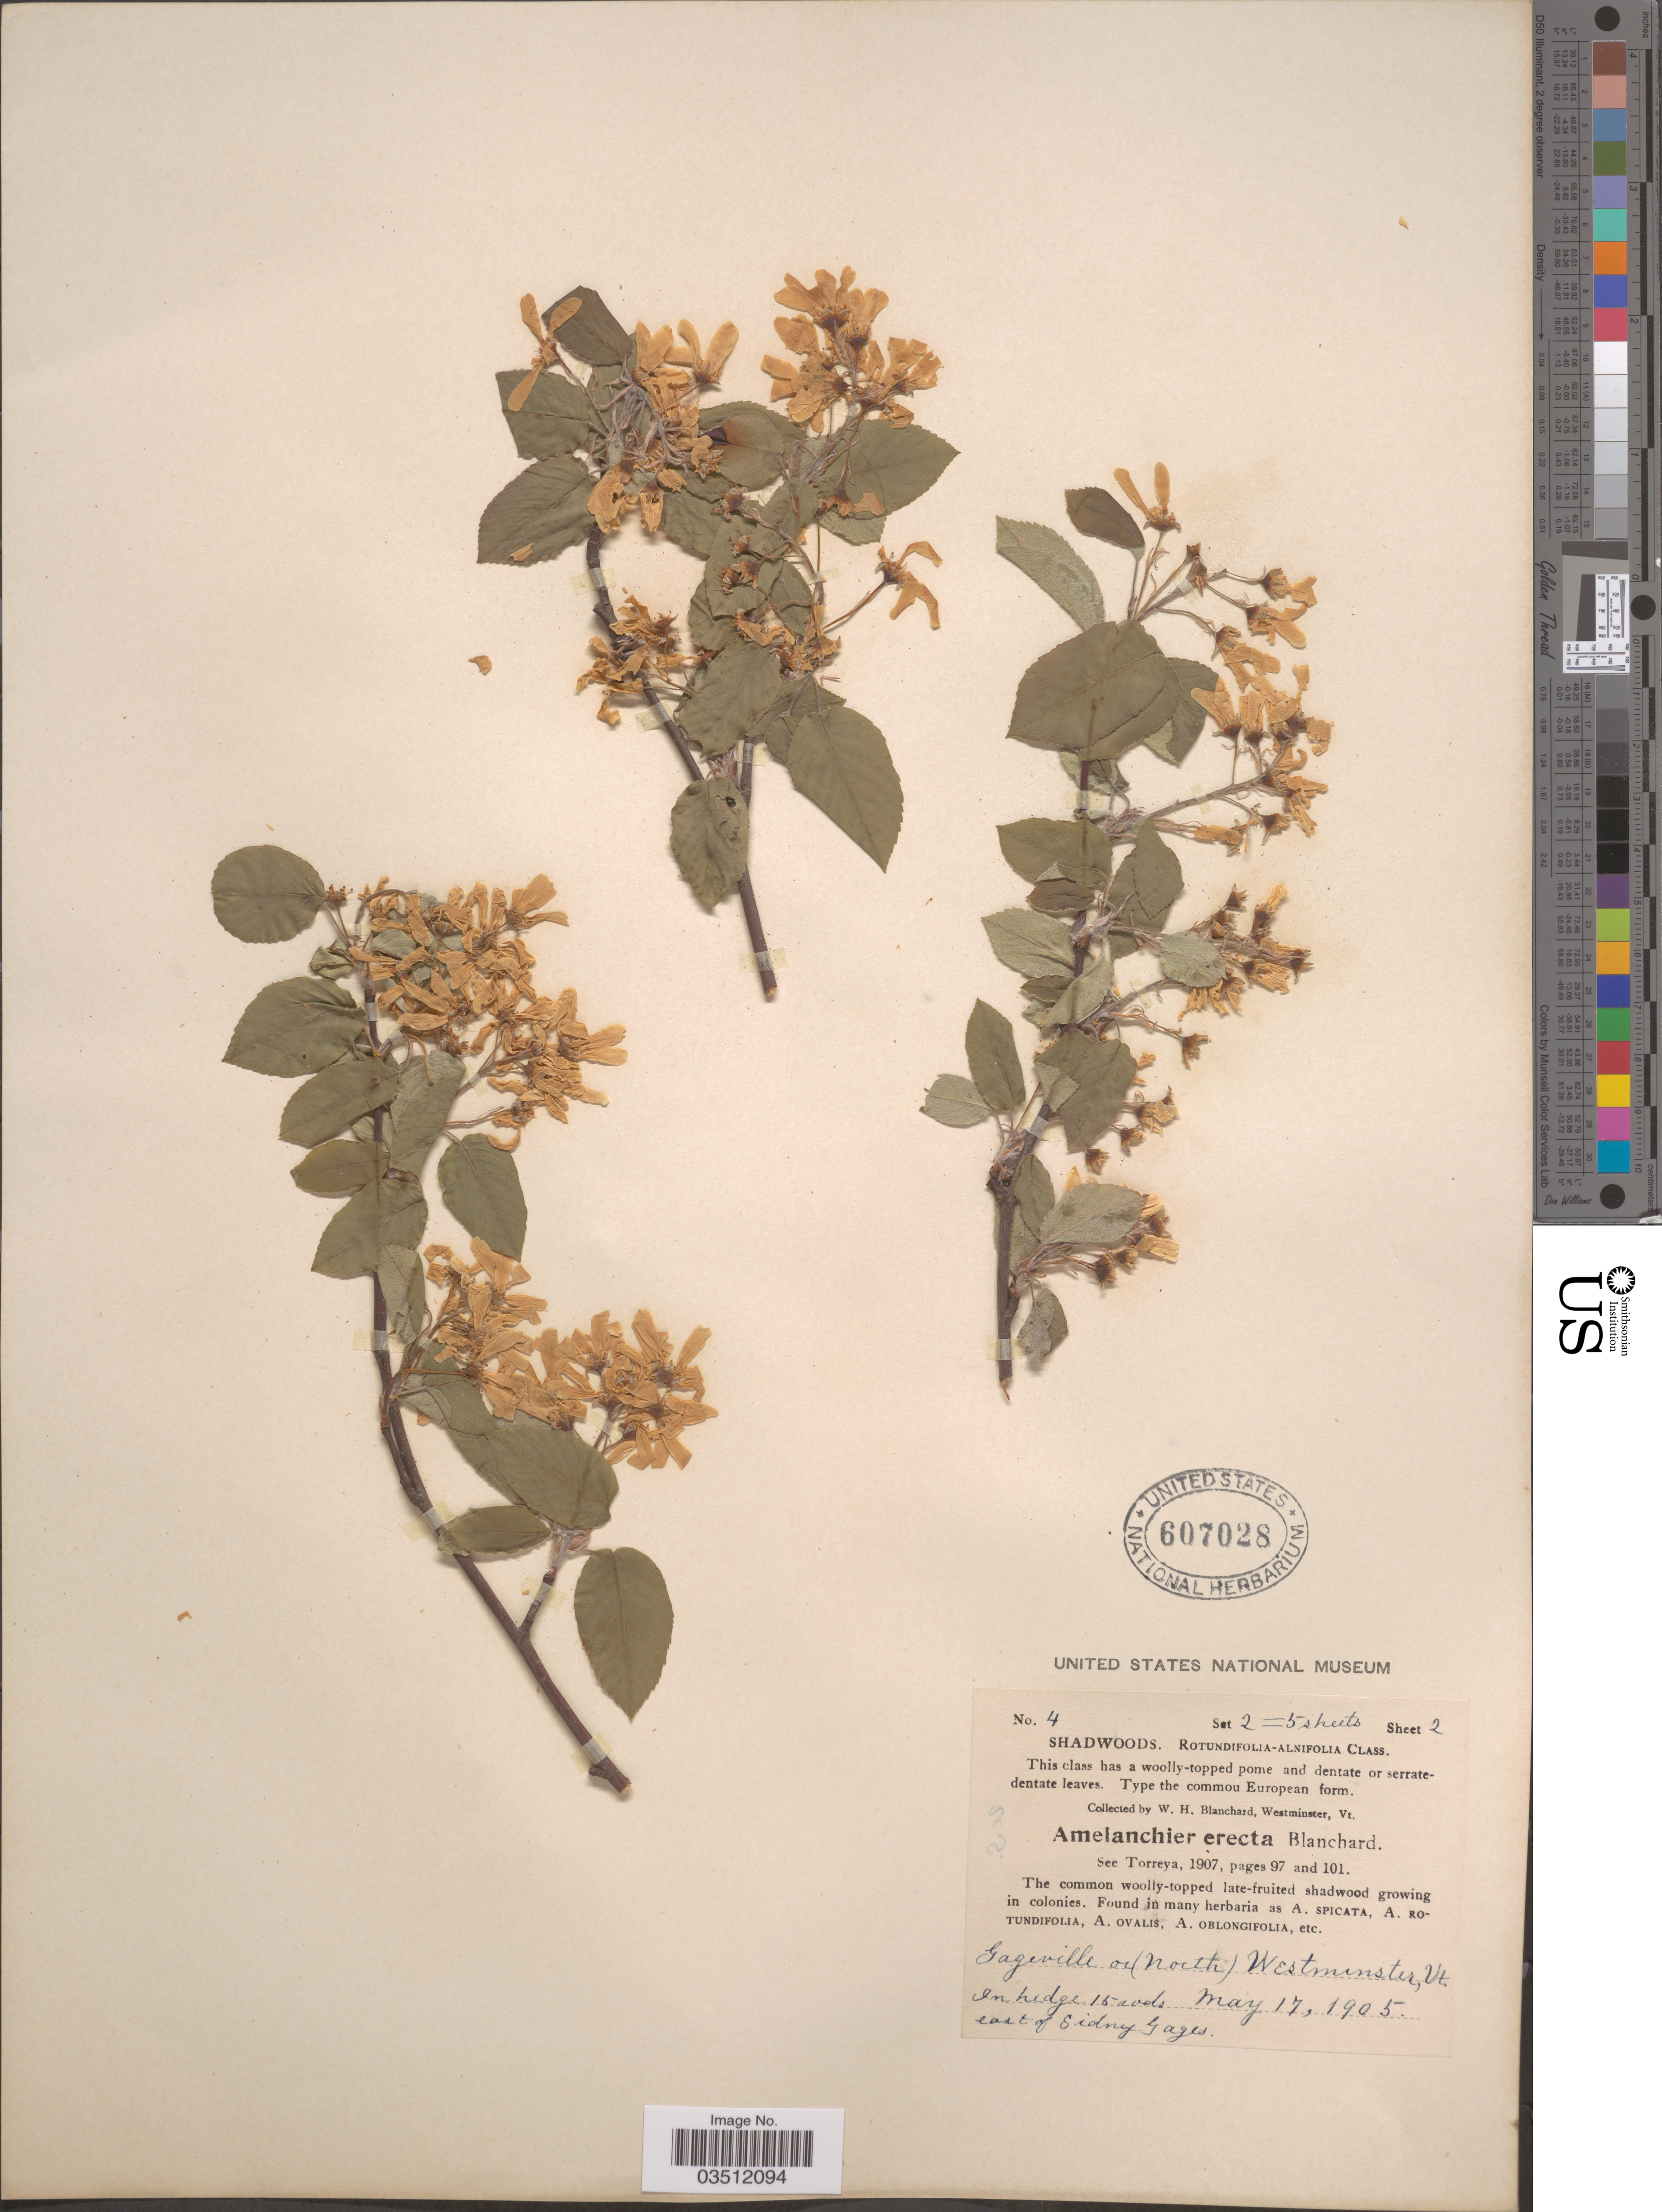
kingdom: Plantae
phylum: Tracheophyta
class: Magnoliopsida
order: Rosales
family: Rosaceae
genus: Amelanchier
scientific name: Amelanchier erecta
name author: Blanch.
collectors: W. H. Blanchard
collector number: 4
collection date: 1905-05-17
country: United States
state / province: Vermont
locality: Gageville or (North) Westminster, East of Sidny Gages.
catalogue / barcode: US 607028